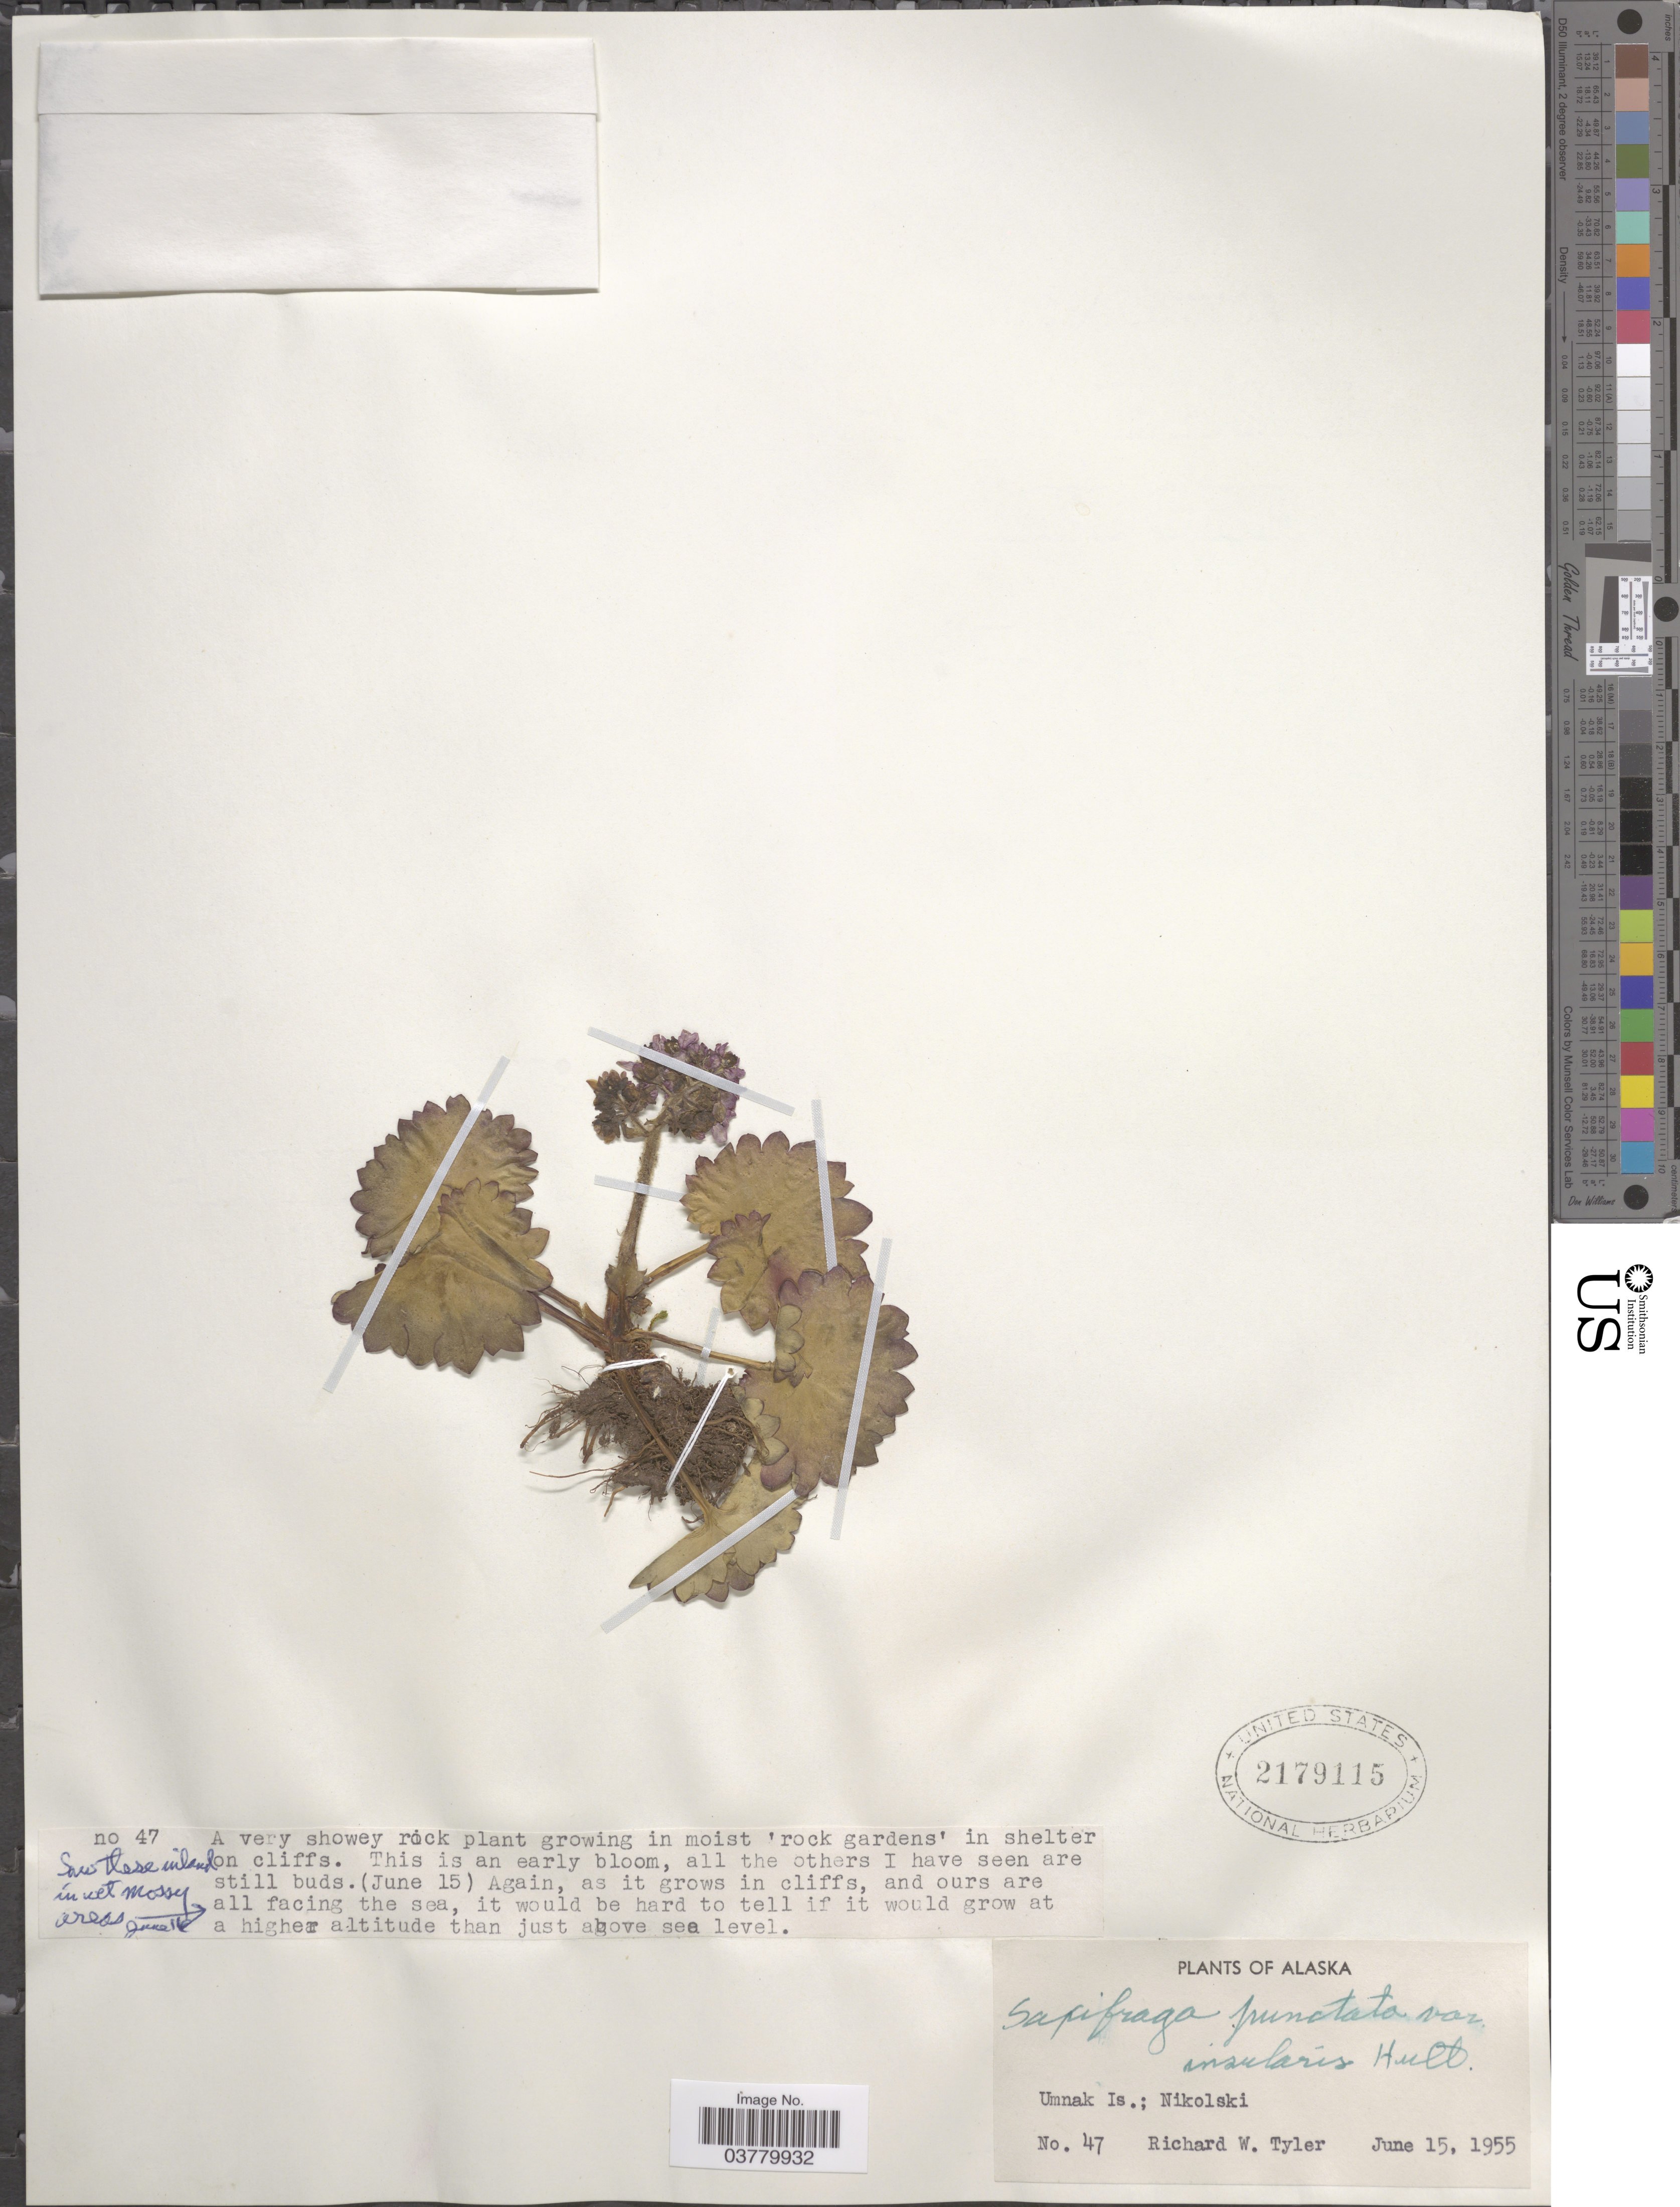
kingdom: Plantae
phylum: Tracheophyta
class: Magnoliopsida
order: Saxifragales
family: Saxifragaceae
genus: Micranthes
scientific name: Micranthes nelsoniana var. insularis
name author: (Hultén) Gornall & H. Ohba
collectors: R. Tyler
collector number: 47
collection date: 1955-06-15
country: United States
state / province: Alaska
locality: Umnak Is.: Nikolski.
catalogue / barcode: US 2179115